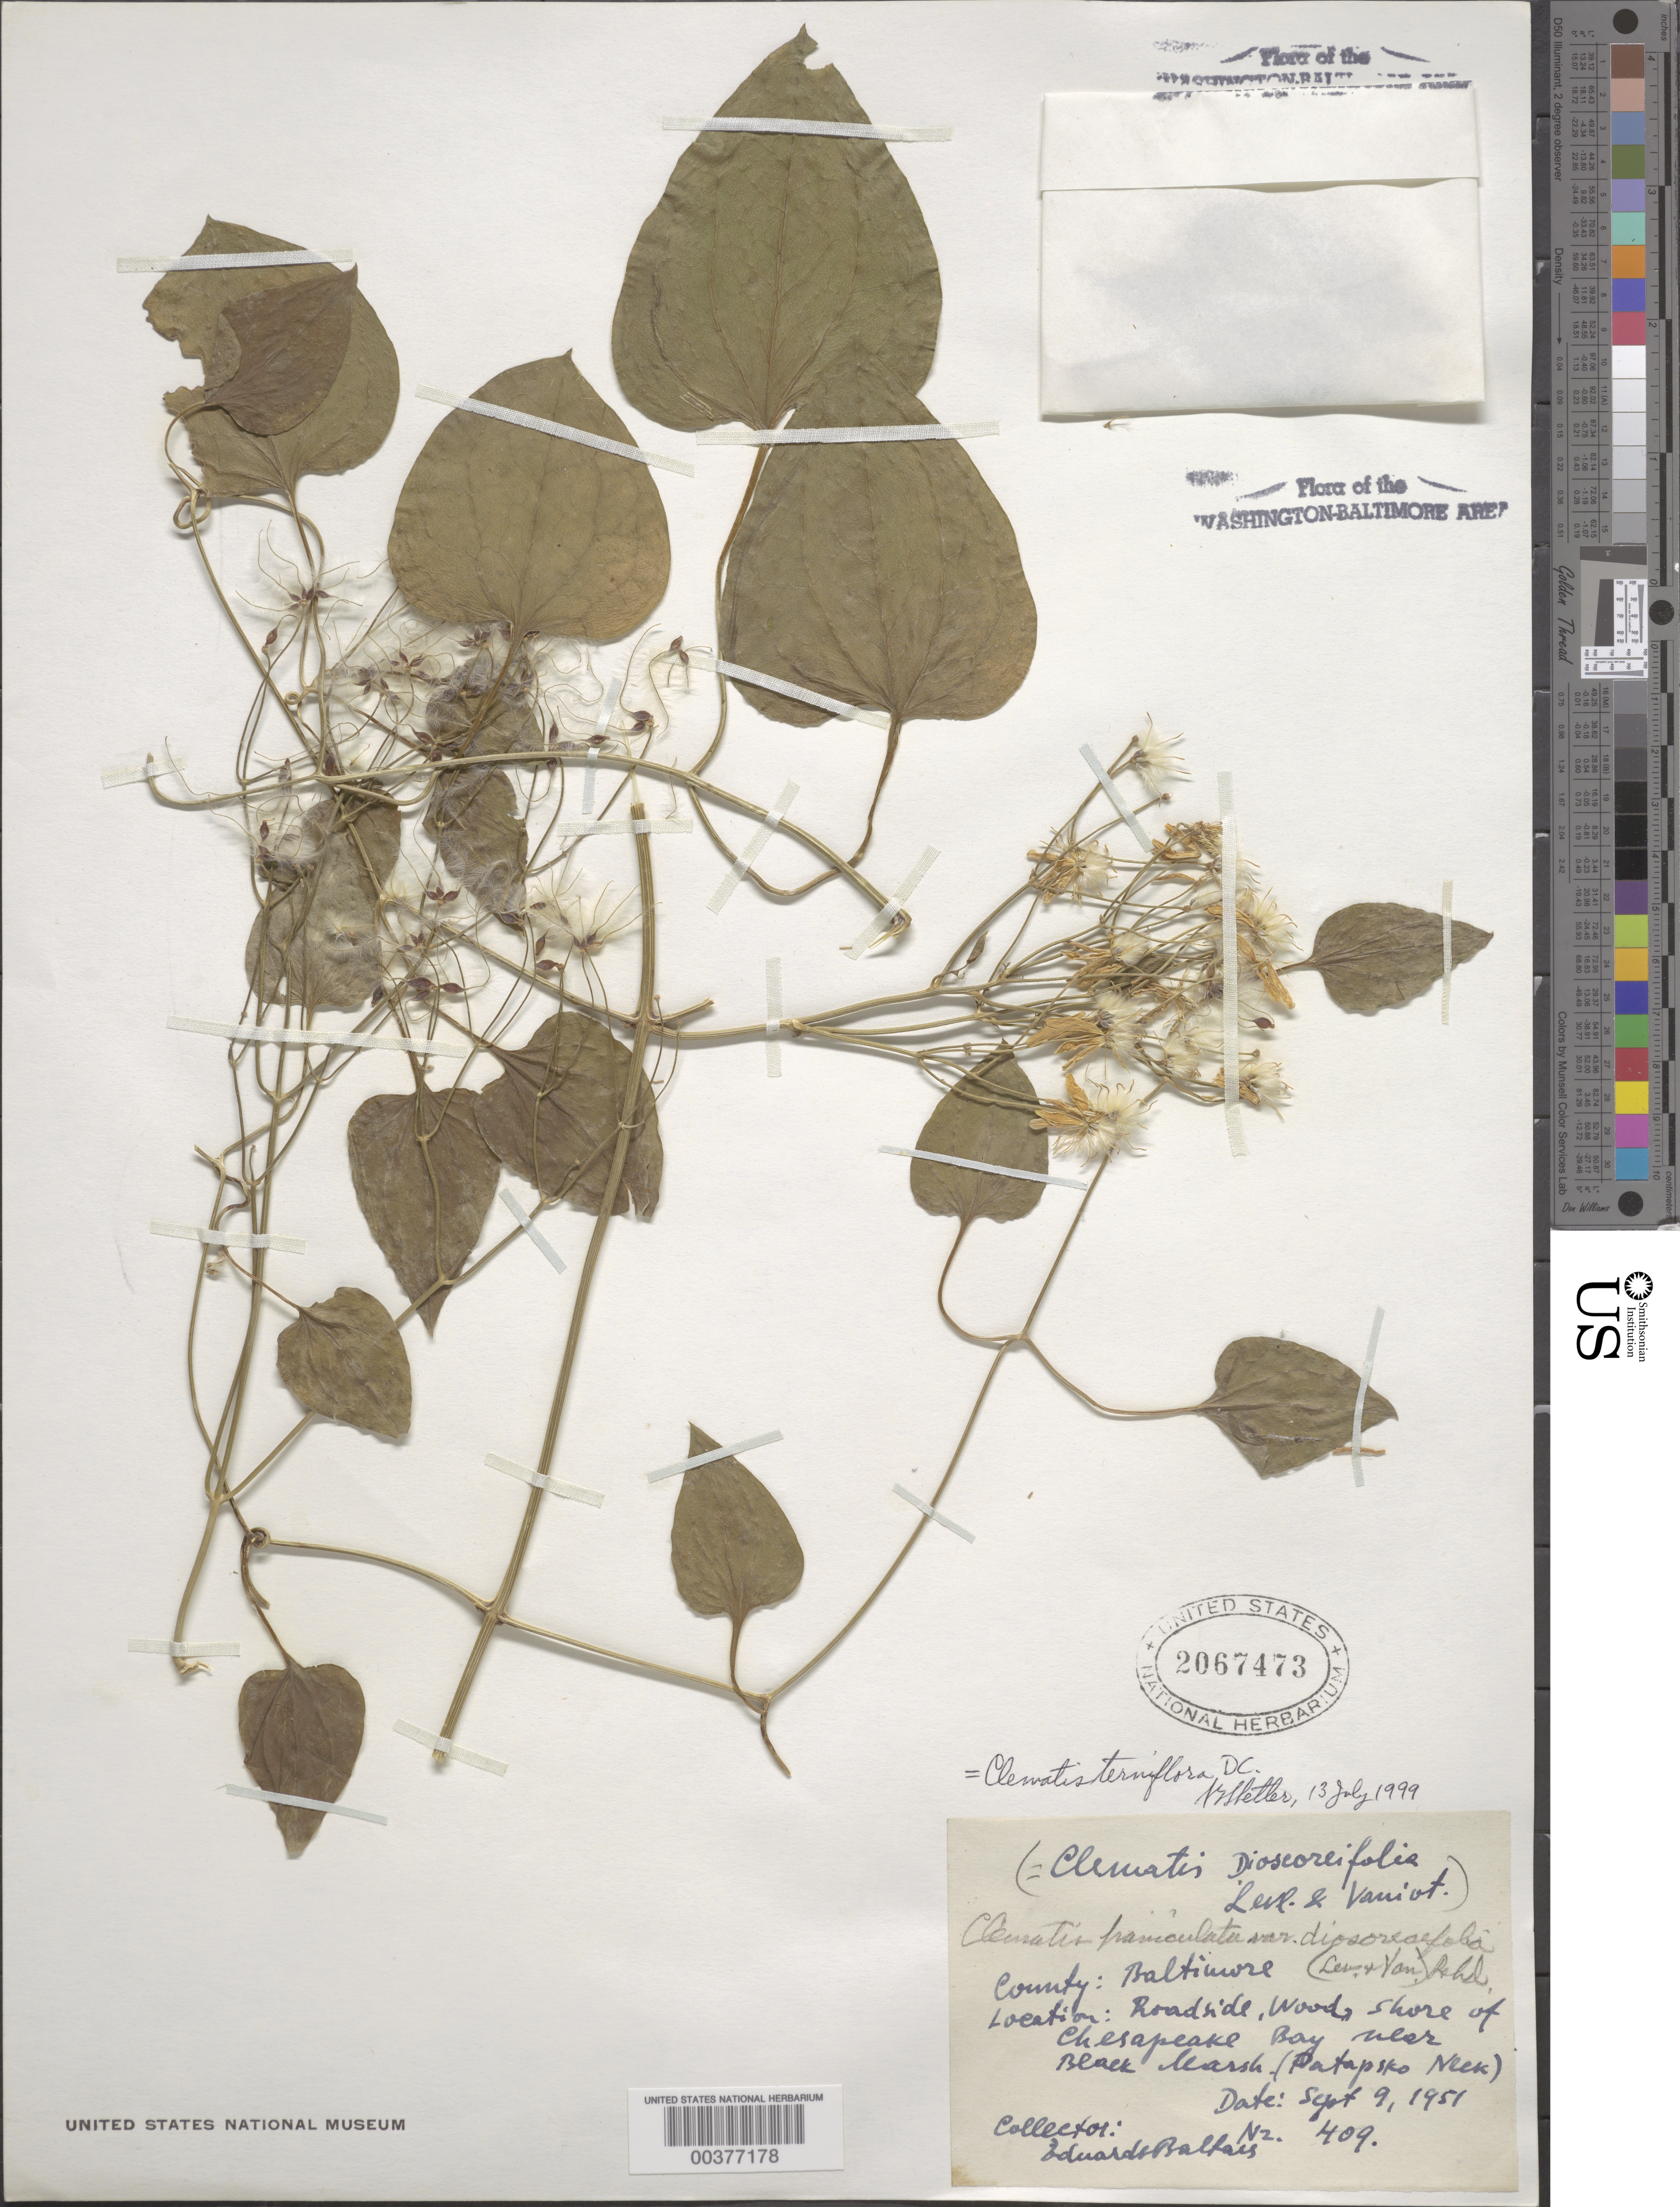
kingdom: Plantae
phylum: Tracheophyta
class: Magnoliopsida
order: Ranunculales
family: Ranunculaceae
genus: Clematis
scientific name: Clematis terniflora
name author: DC.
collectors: E. Baltars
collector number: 409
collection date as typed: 09 Sep 1951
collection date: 1951-09-09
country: United States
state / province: Maryland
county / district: Baltimore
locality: Chesapeake Bay near Black Marsh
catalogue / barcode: US 2067473